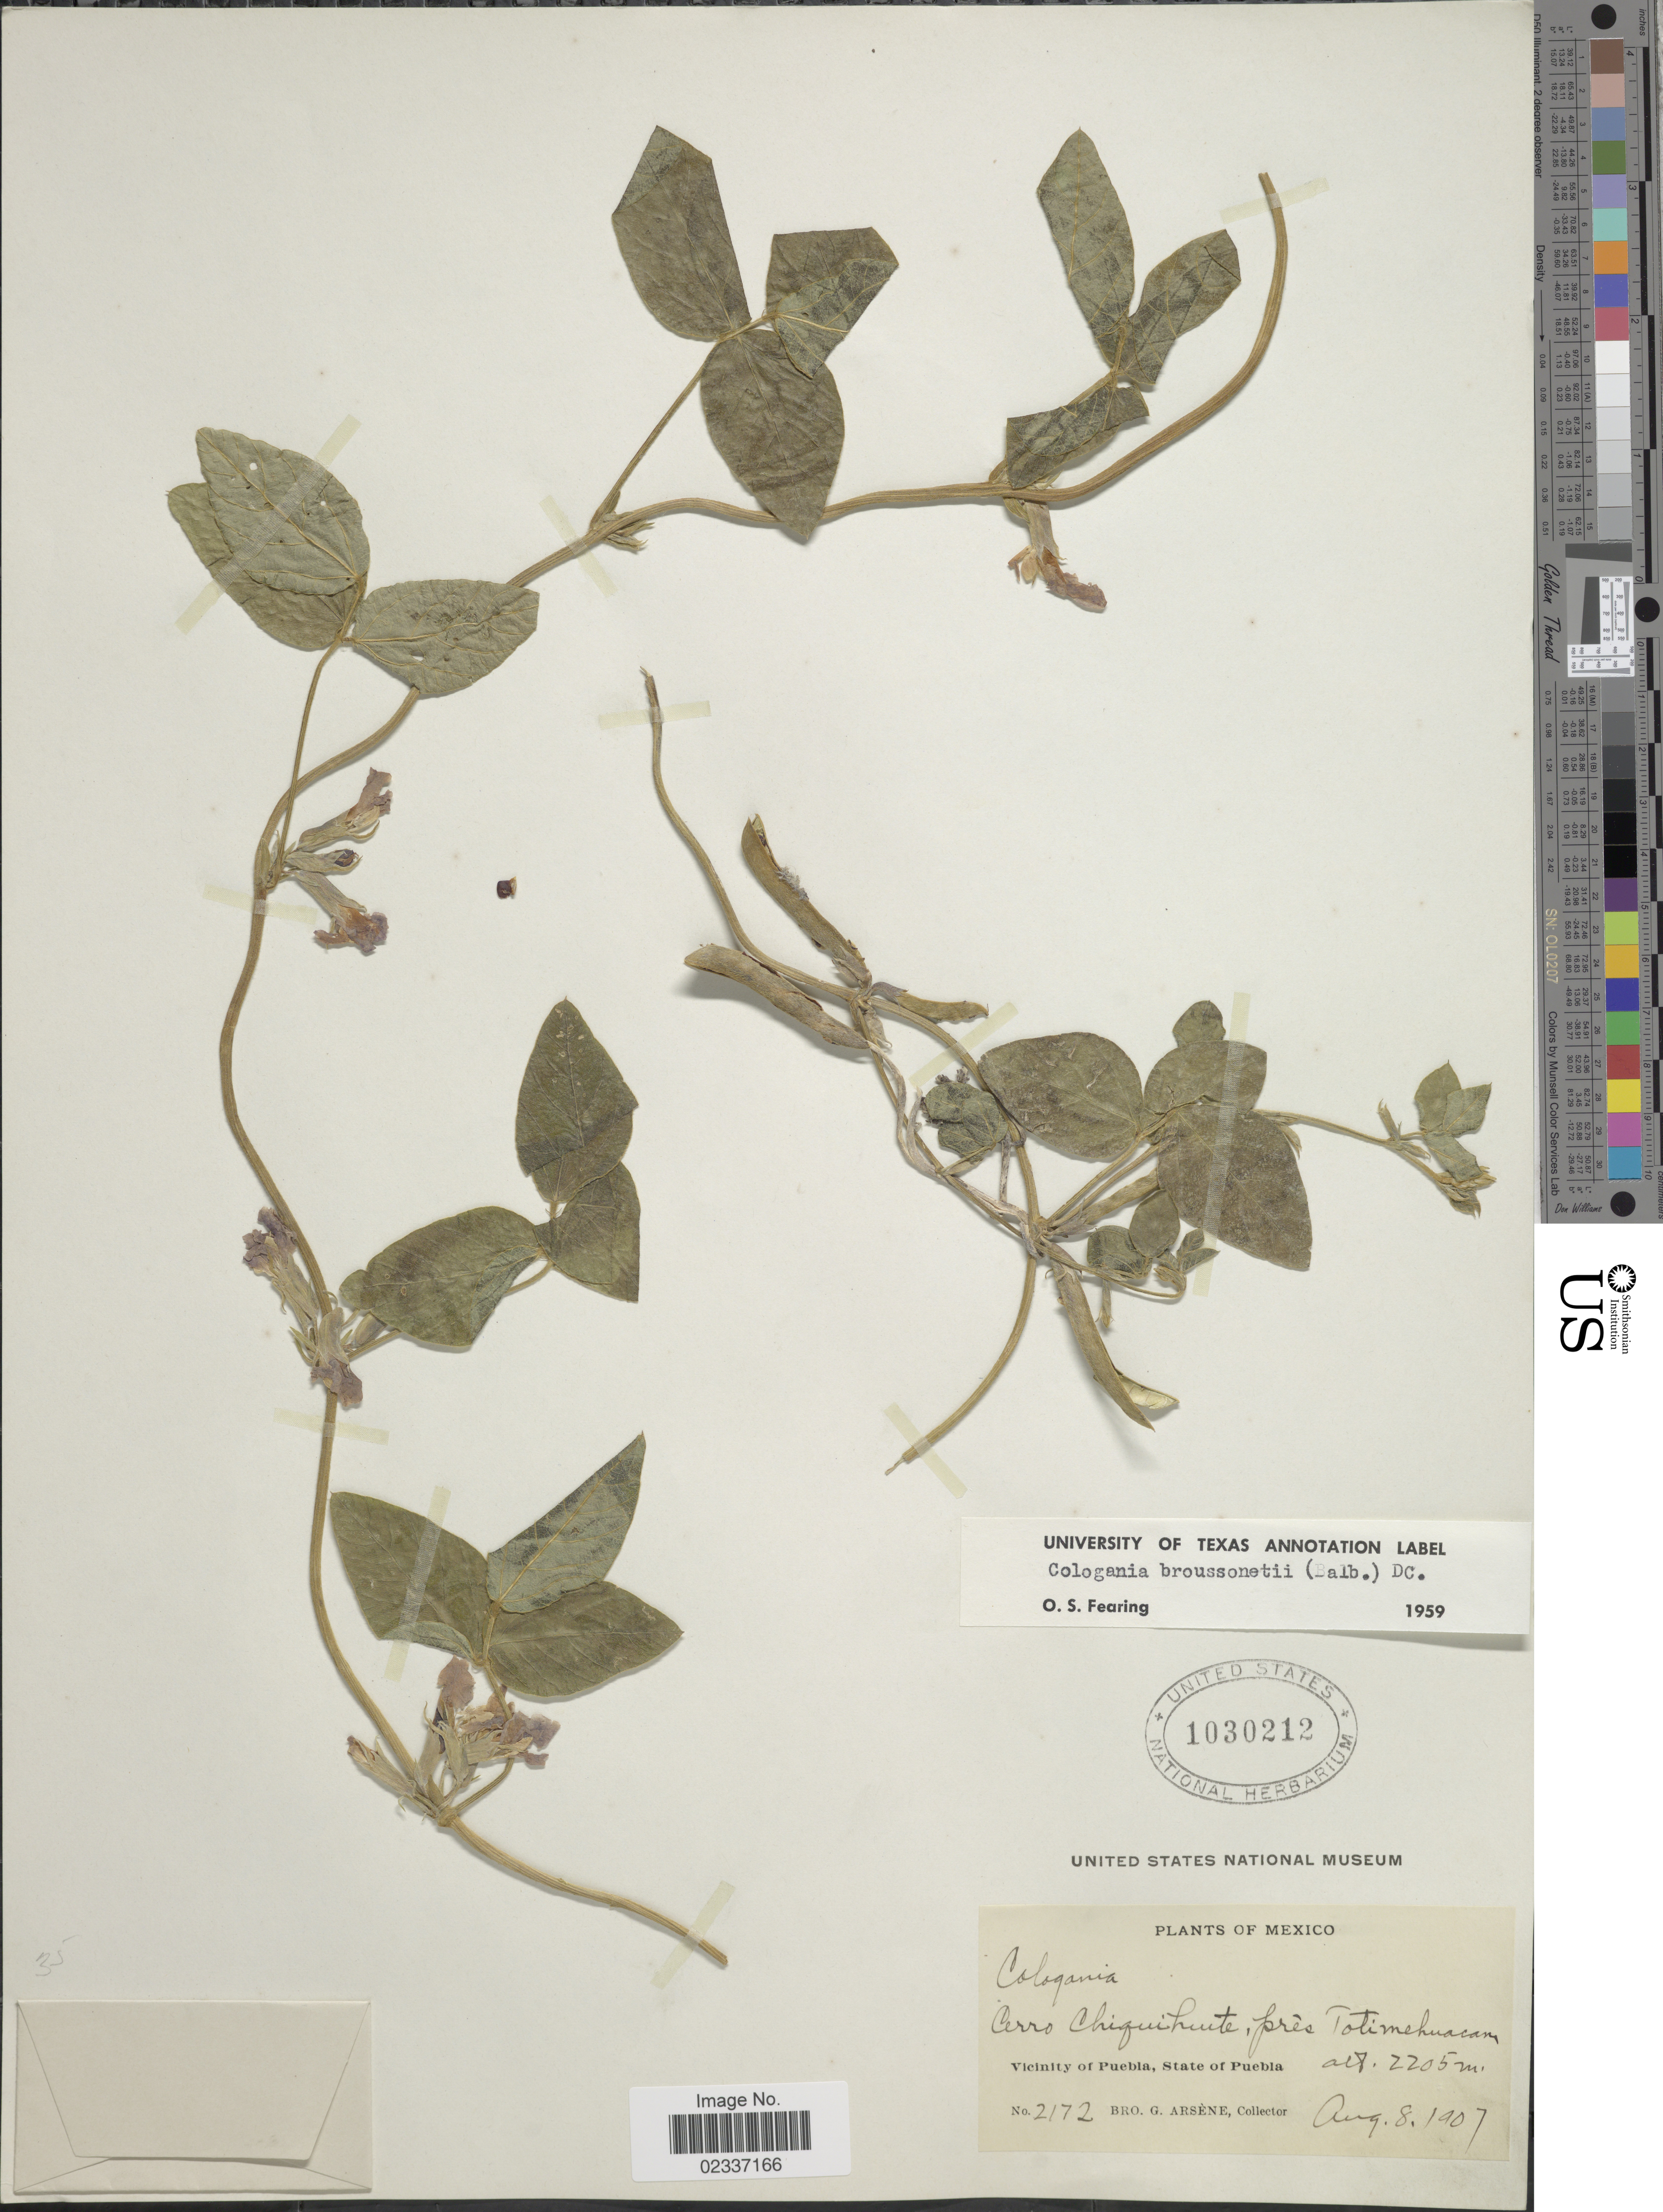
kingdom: Plantae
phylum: Tracheophyta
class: Magnoliopsida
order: Fabales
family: Fabaceae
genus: Cologania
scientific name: Cologania broussonetii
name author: (Balb.) DC.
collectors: Bro. G. Arsène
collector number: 2172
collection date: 1907-08-08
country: Mexico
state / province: Puebla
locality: Cerro Chiquihuite, près Totimehuacan, Vicinity of Puebla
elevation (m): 2205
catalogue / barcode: US 1030212